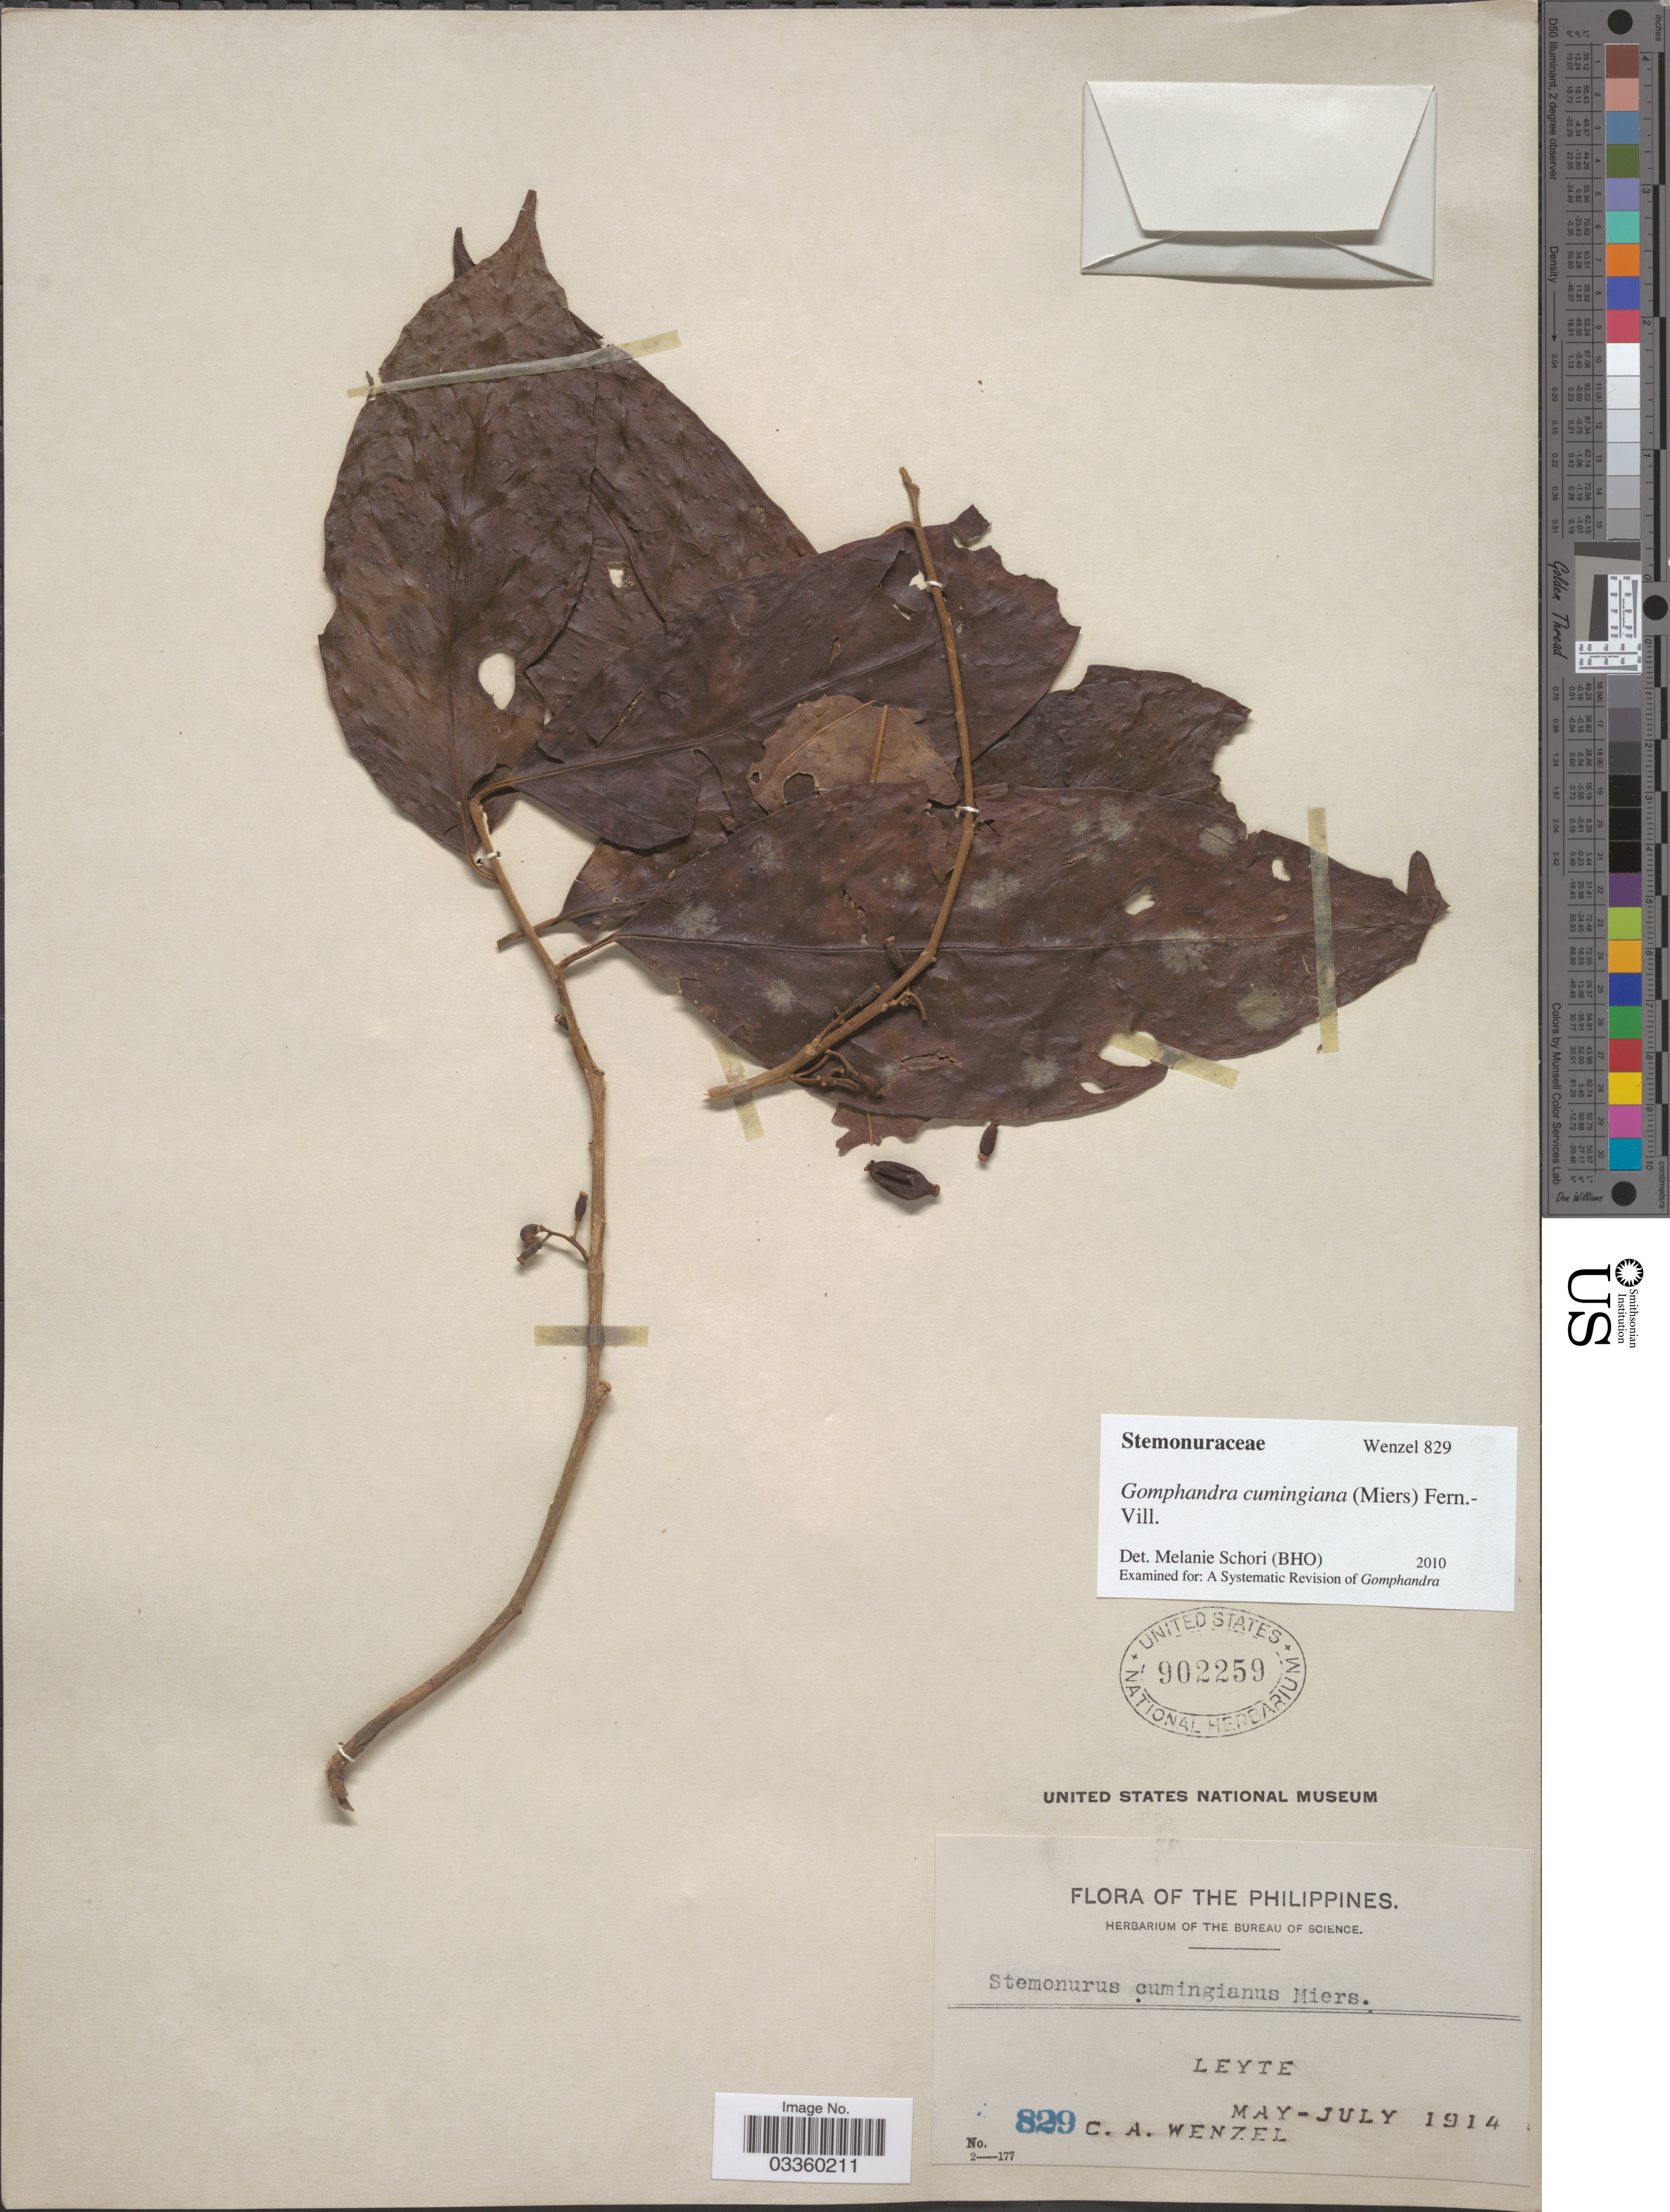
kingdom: Plantae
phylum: Tracheophyta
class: Magnoliopsida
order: Cardiopteridales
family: Stemonuraceae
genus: Gomphandra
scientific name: Gomphandra cumingiana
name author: (Miers) Fern.-Vill.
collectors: C. Wenzel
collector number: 829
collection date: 1914-05/1914-07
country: Philippines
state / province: Eastern Visayas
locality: Leyte.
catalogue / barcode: US 902259